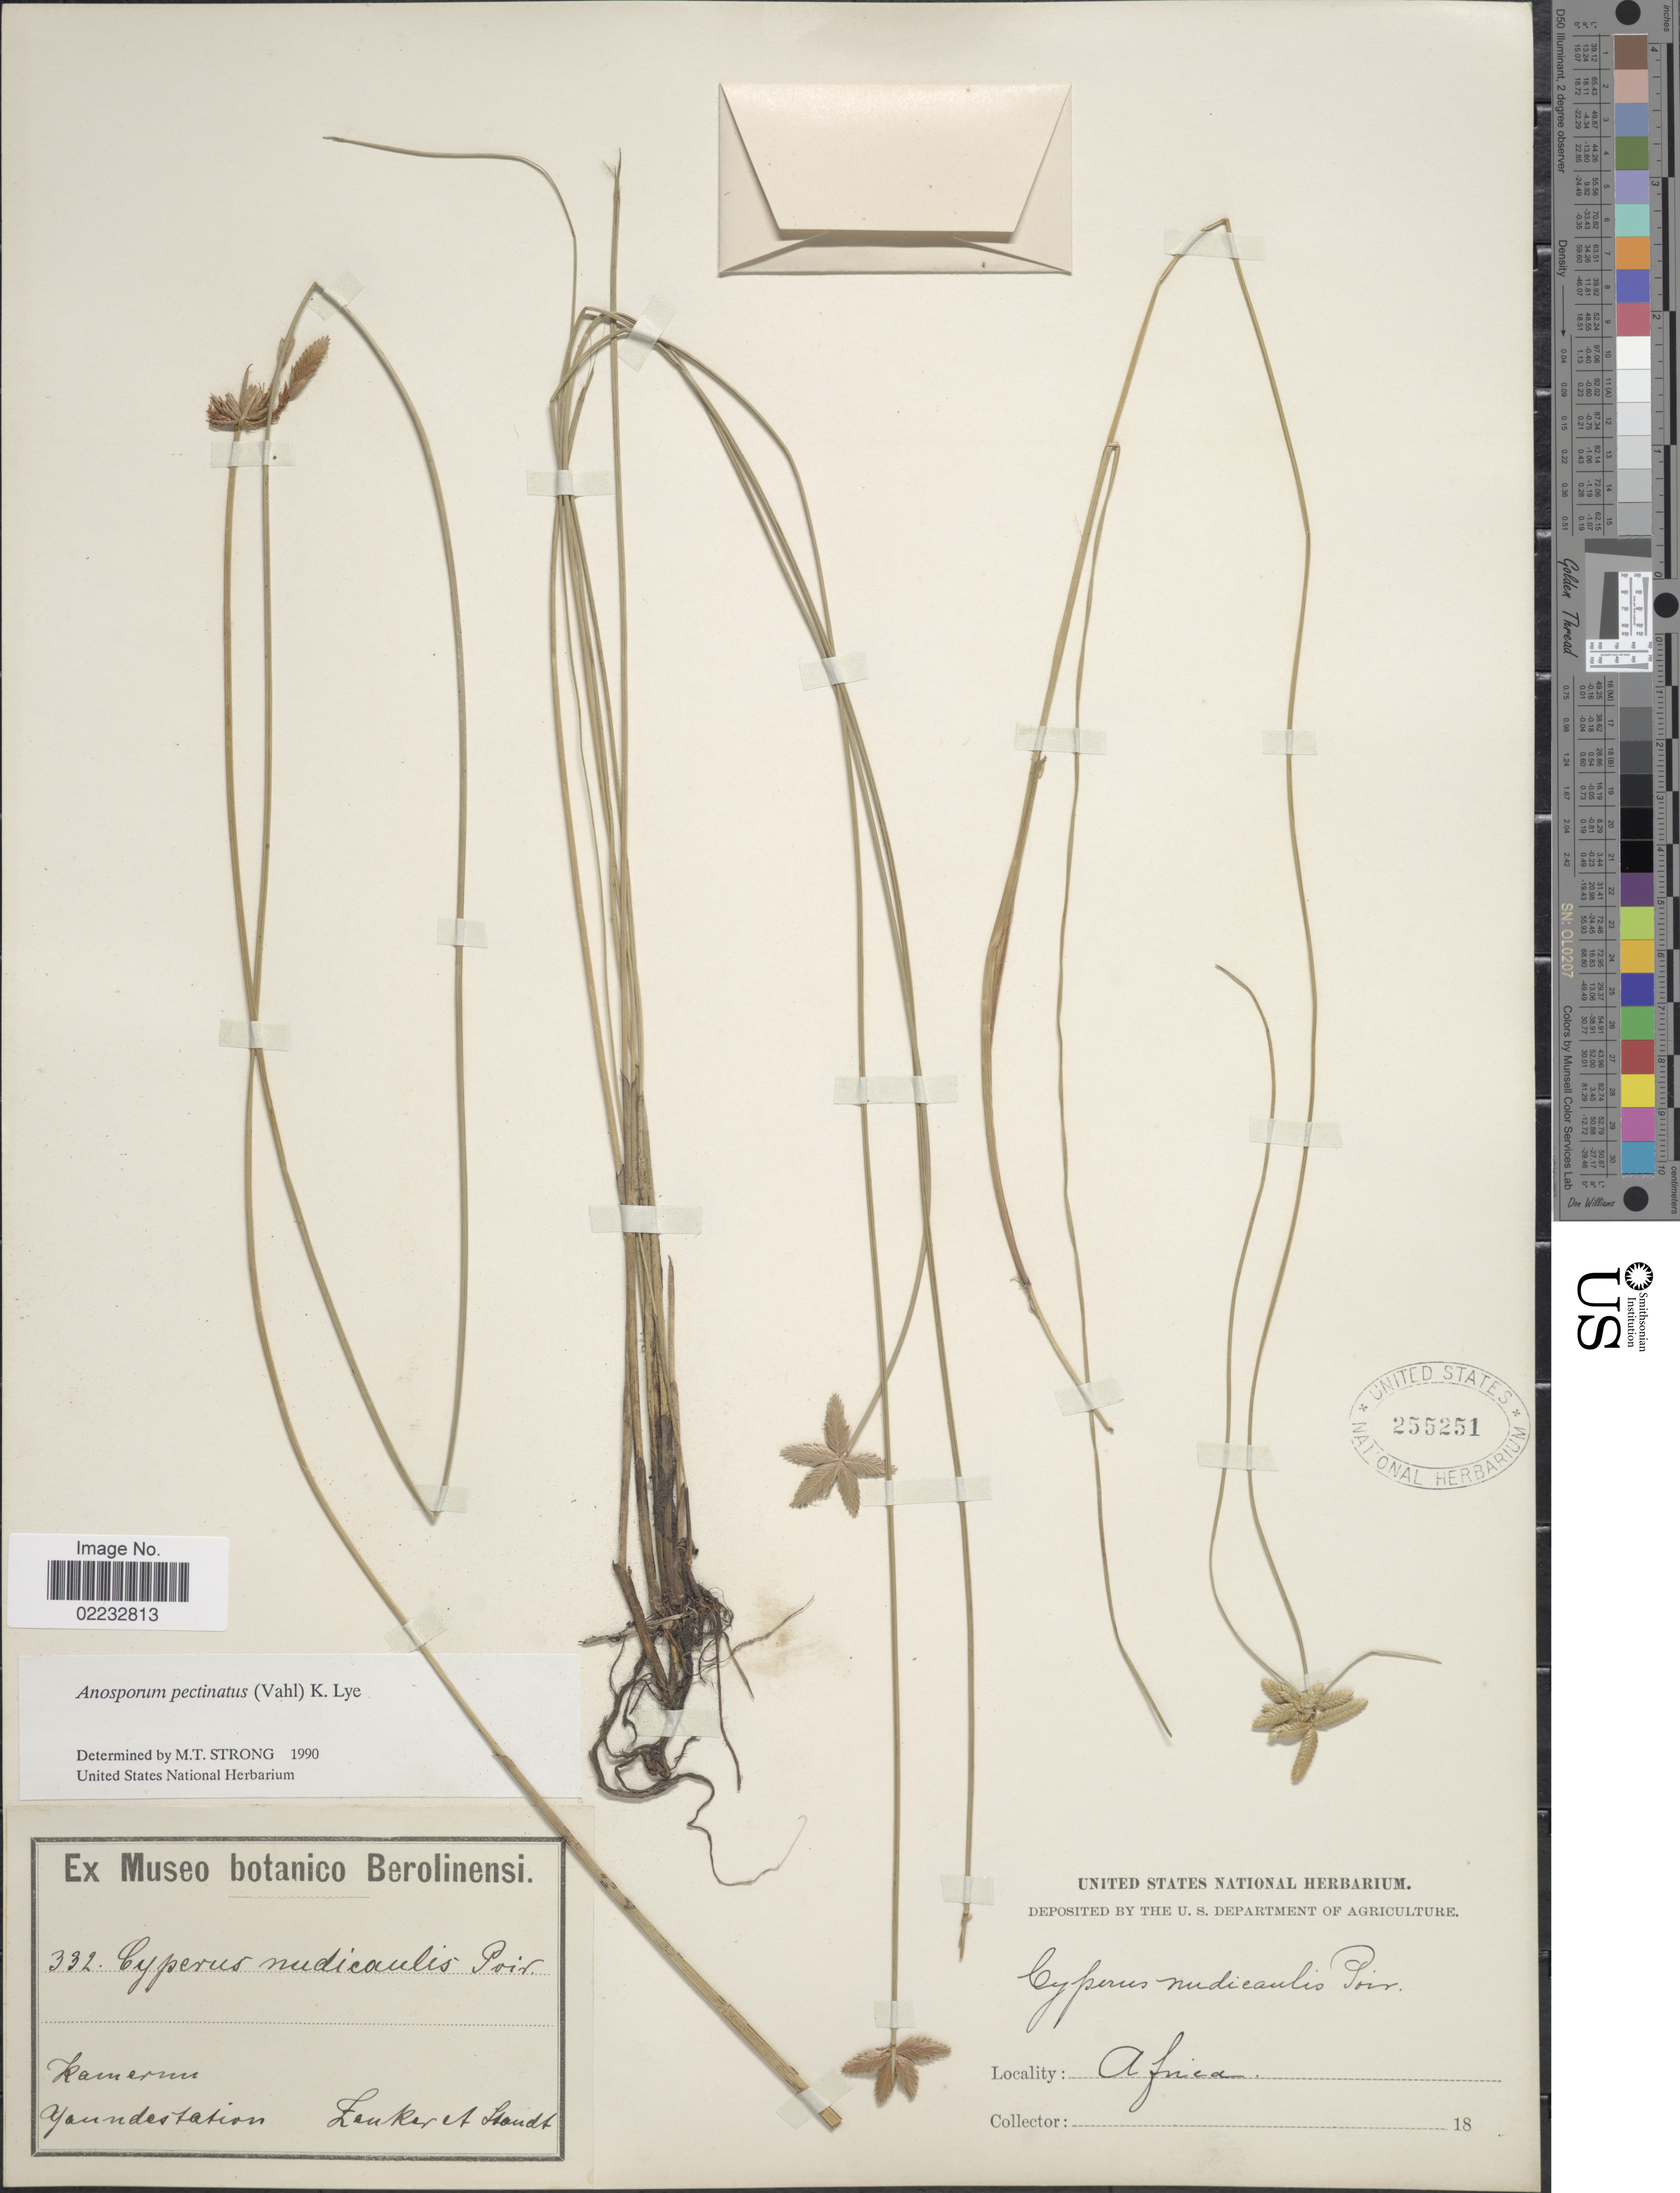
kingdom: Plantae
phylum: Tracheophyta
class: Liliopsida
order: Poales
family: Cyperaceae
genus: Cyperus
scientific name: Cyperus pectinatus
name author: Vahl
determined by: Strong, M. T., (US), Smithsonian Institution - National Museum of Natural History (UNITED STATES)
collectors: -. Lenker & -. Staudt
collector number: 332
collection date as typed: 18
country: Cameroon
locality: Kamerun, Yaundestation.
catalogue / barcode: US 255251